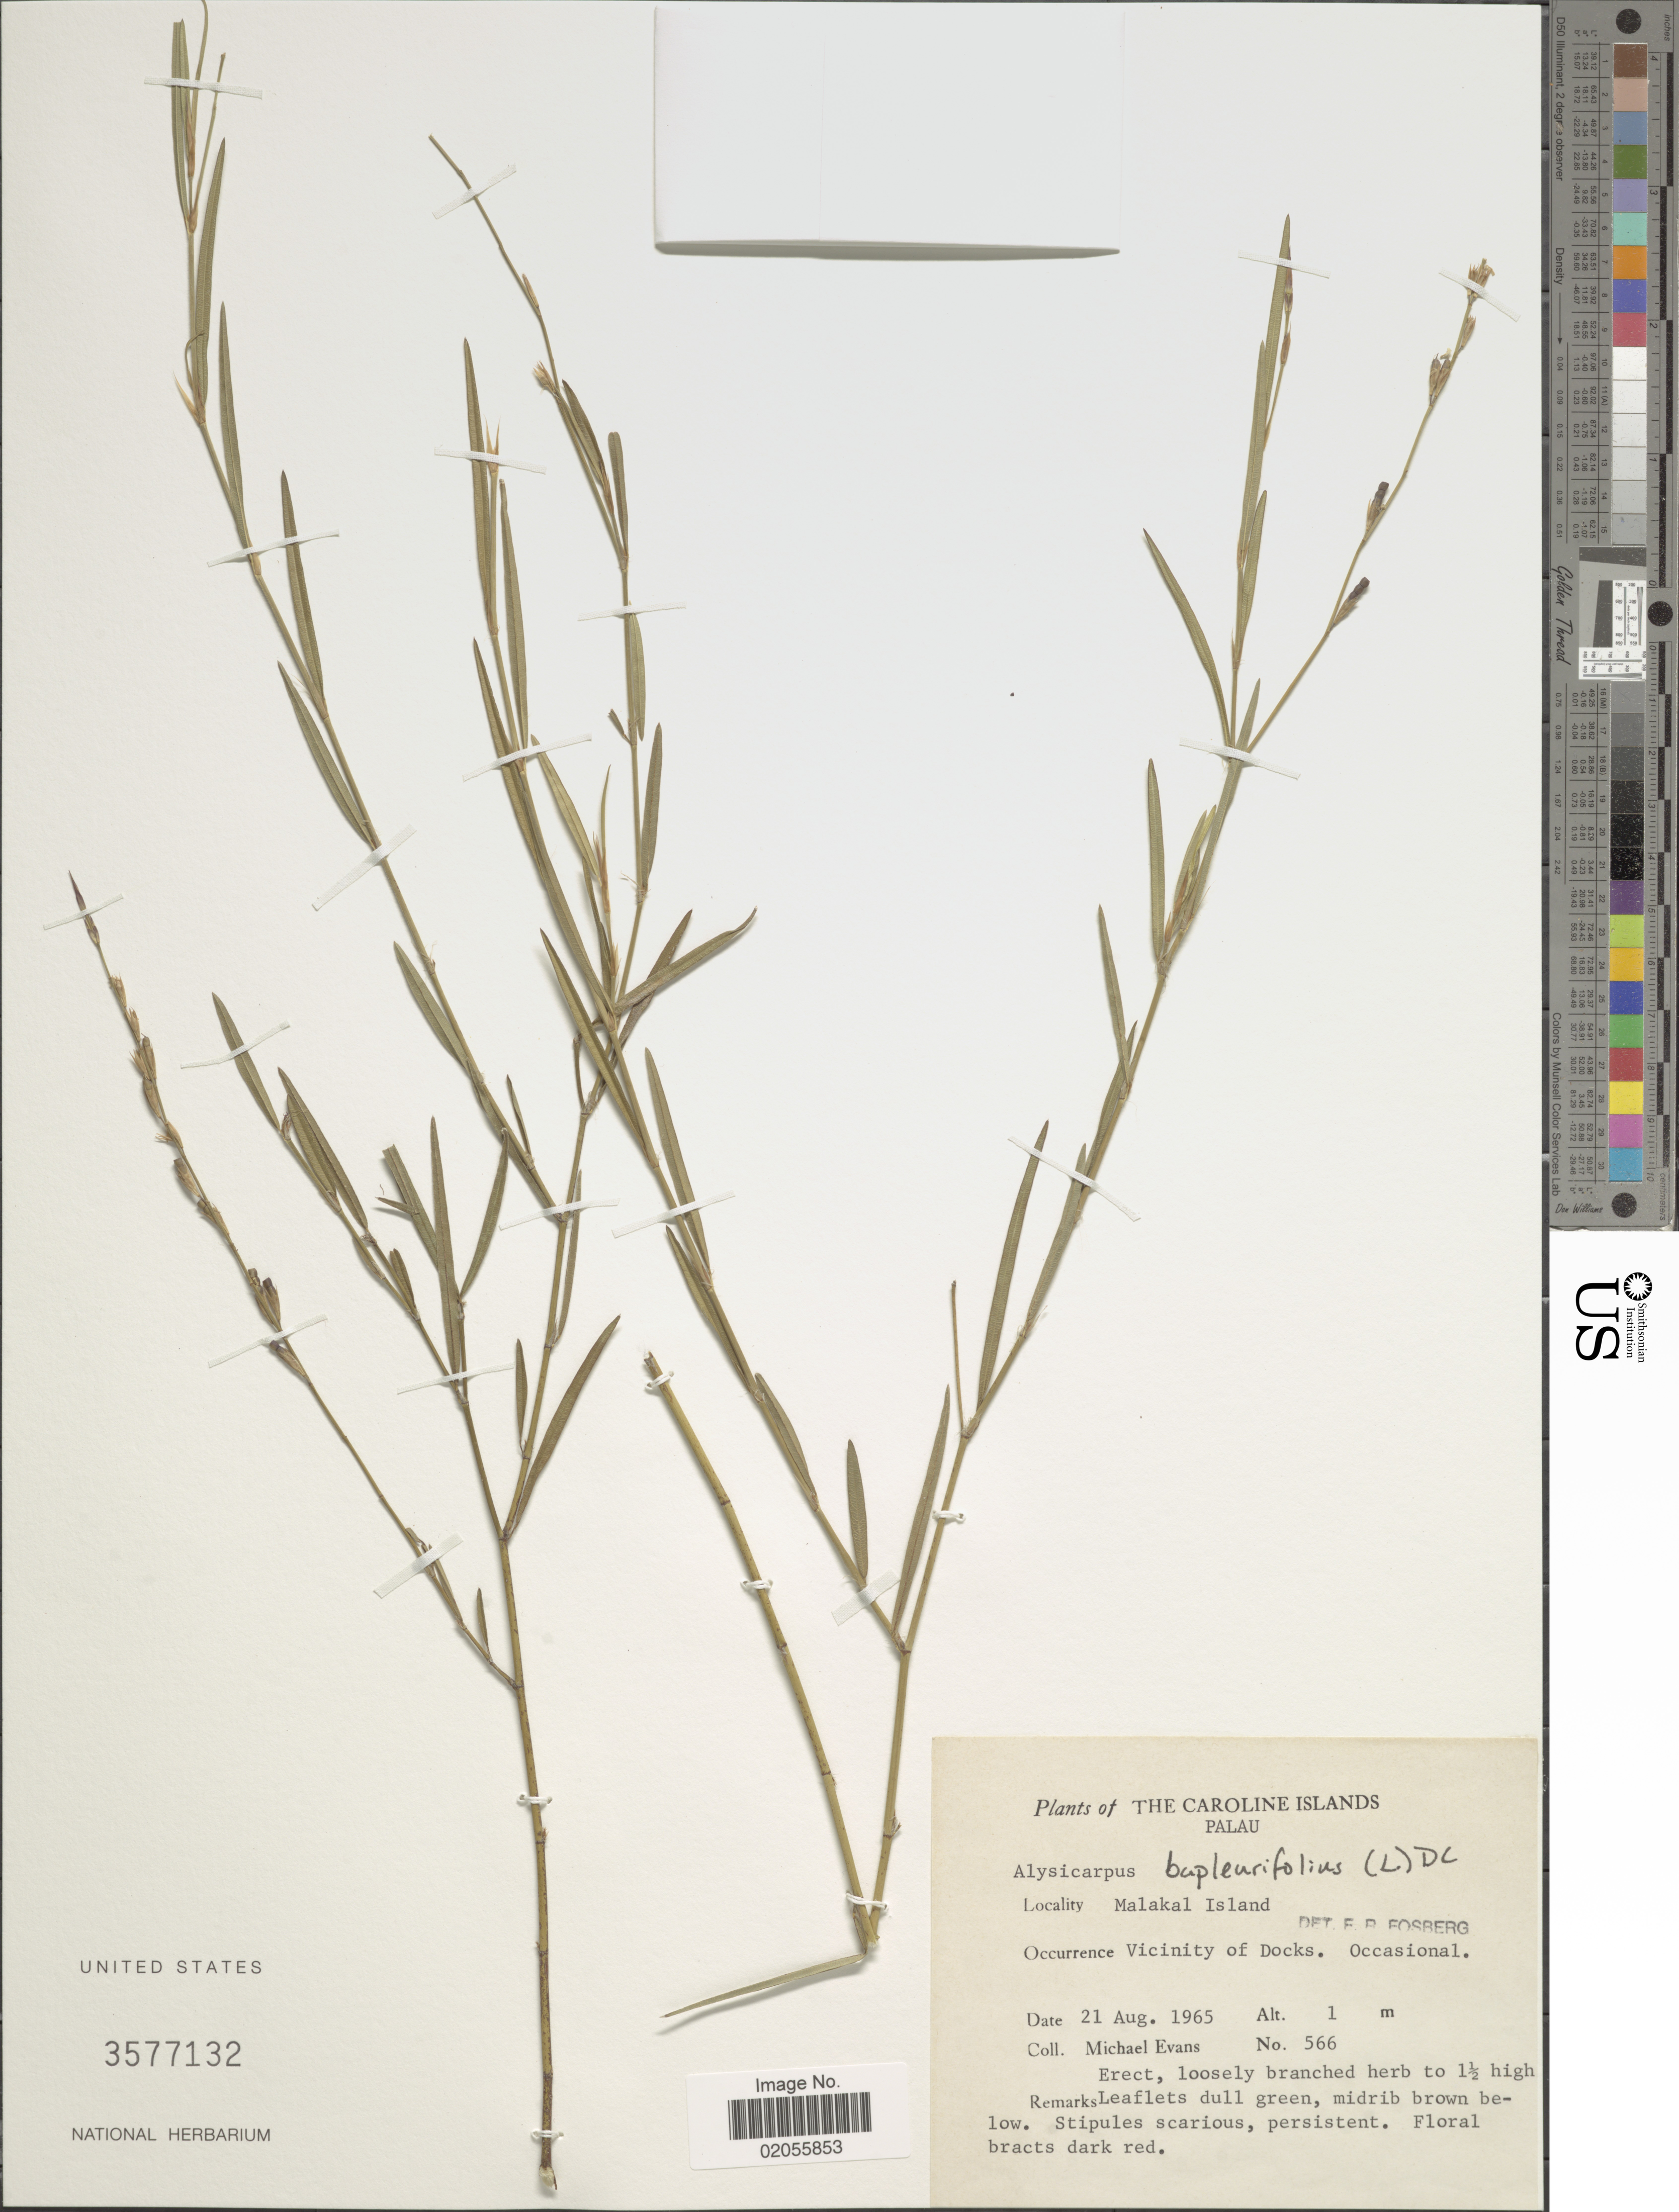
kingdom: Plantae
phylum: Tracheophyta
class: Magnoliopsida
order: Fabales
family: Fabaceae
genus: Alysicarpus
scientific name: Alysicarpus bupleurifolius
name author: (L.) DC.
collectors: M. Evans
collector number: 566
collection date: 1965-08-21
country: Palau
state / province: Koror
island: Ngemelachel [Malakal]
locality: The Caroline Islands, Palau, Malakal Island, Vicinity of Docks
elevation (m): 1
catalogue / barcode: US 3577132